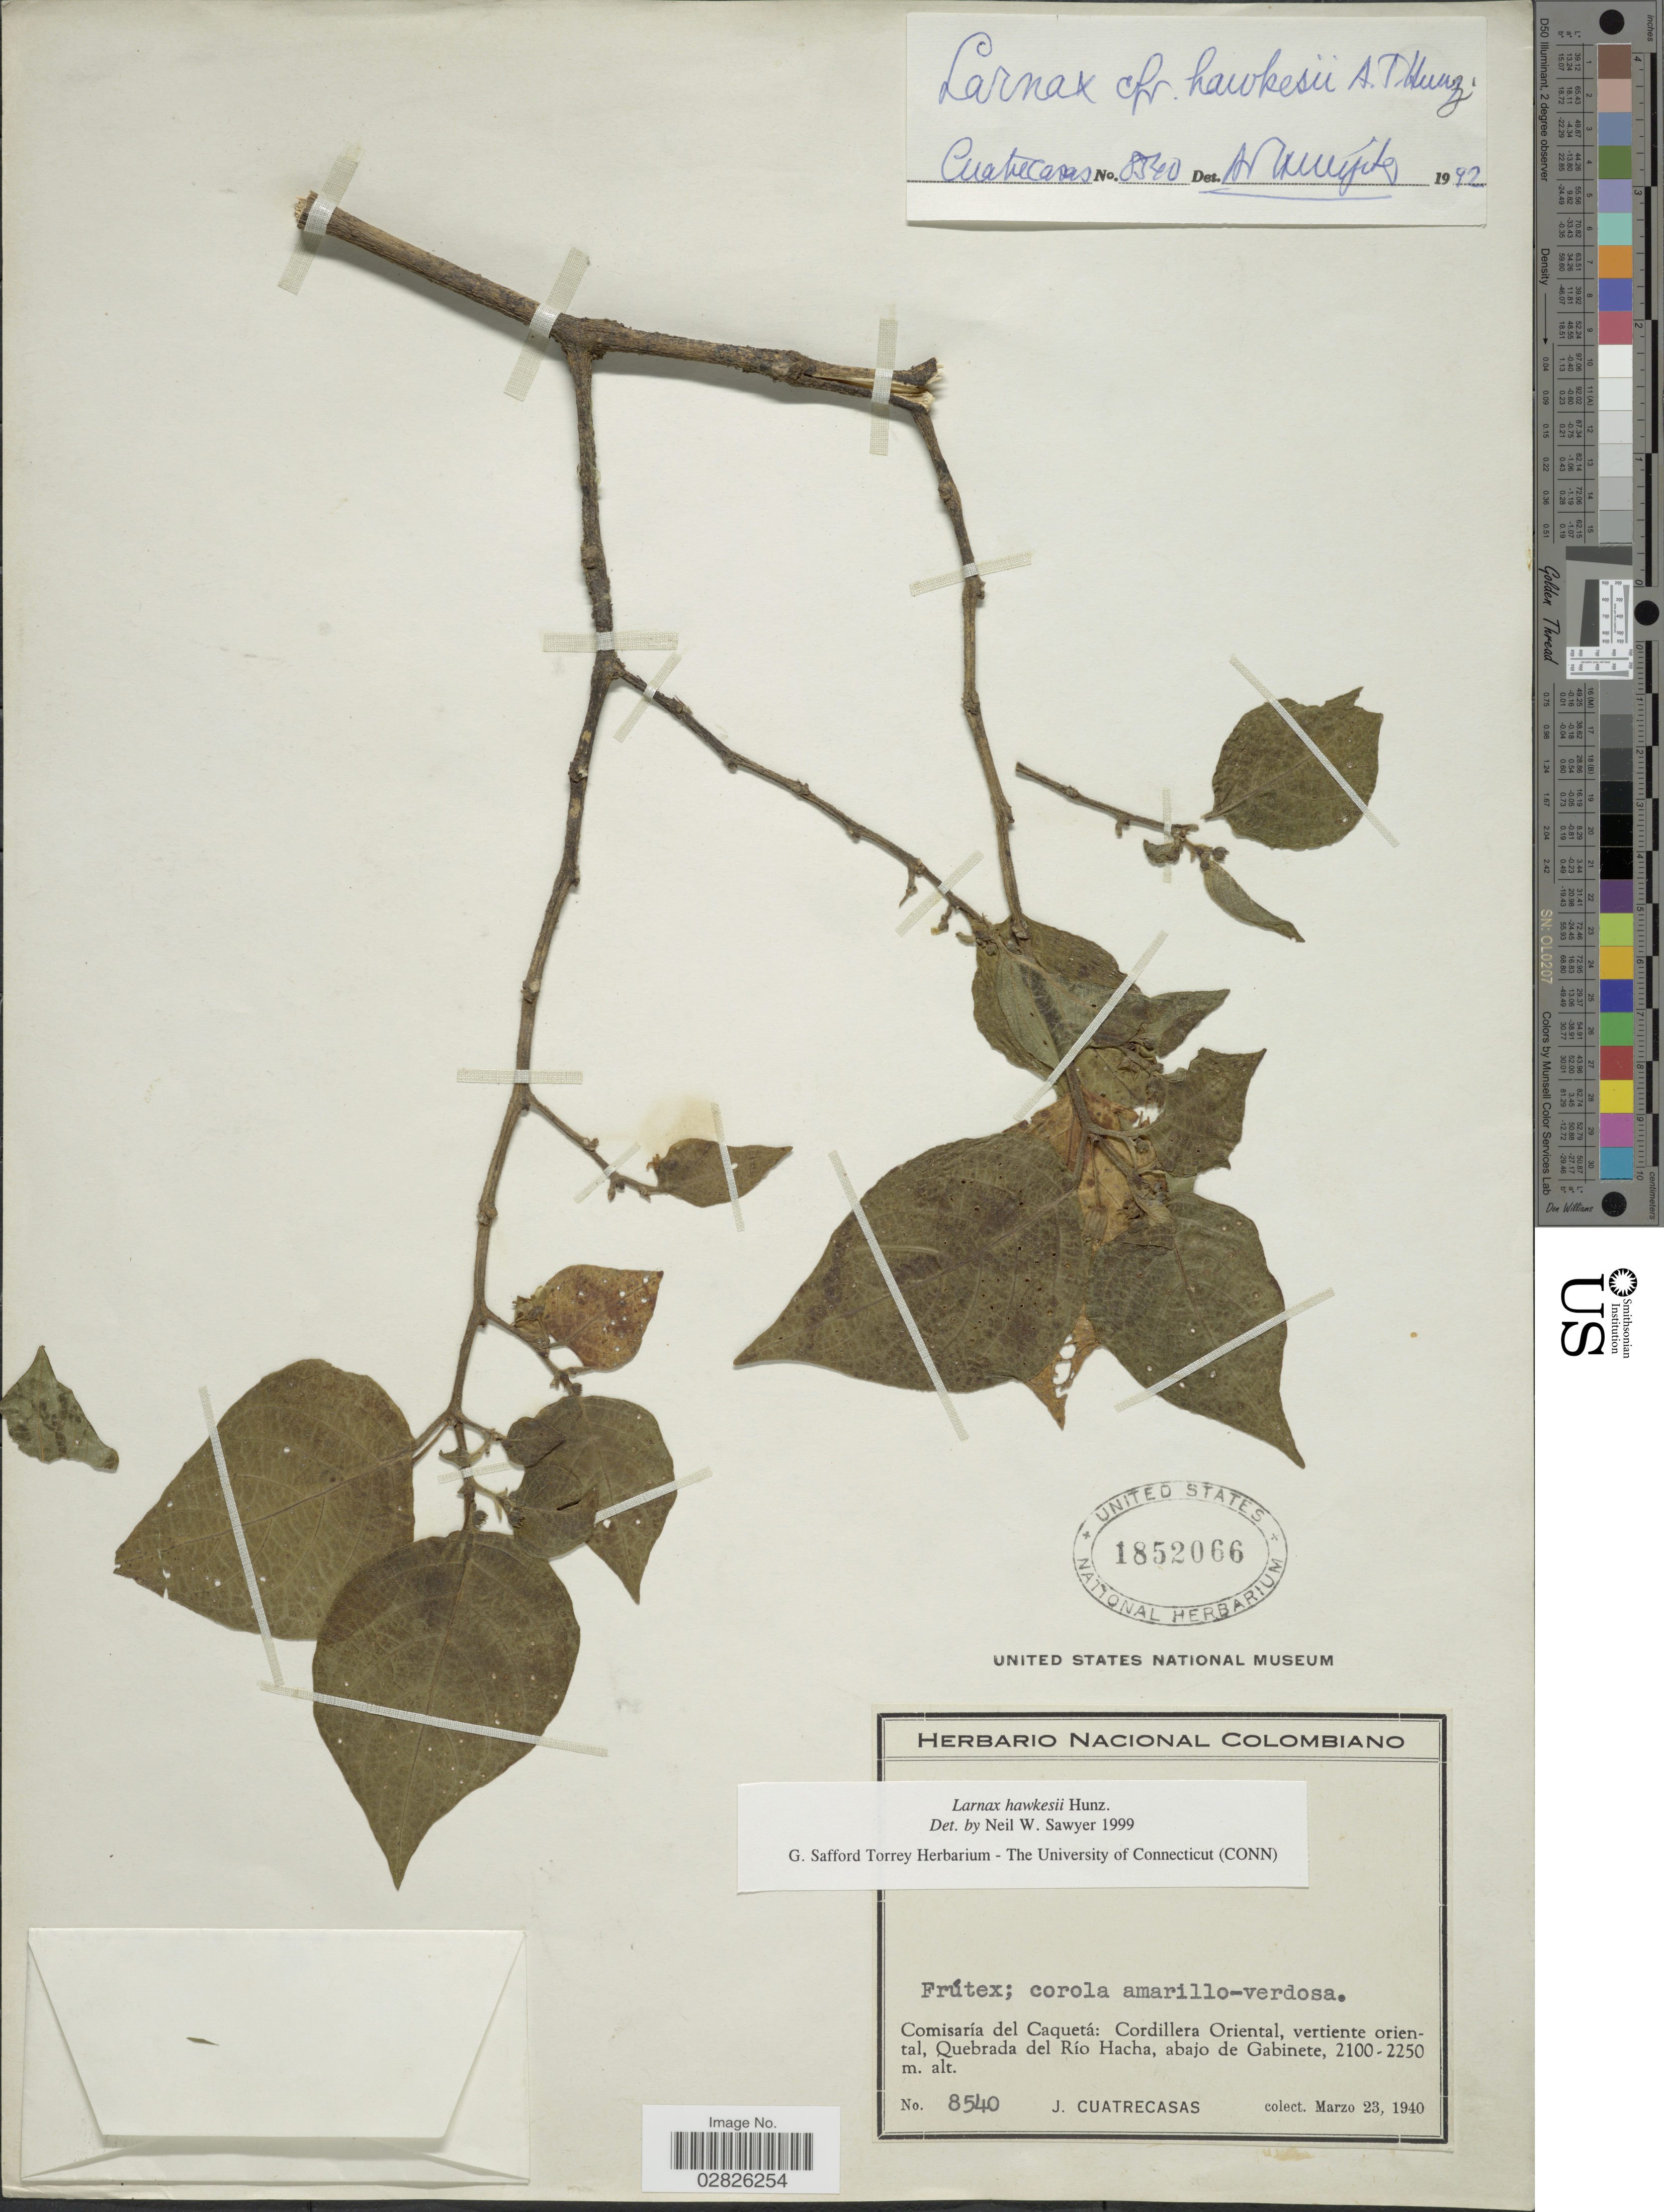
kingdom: Plantae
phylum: Tracheophyta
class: Magnoliopsida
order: Solanales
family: Solanaceae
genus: Larnax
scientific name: Larnax hawkesii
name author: Hunz.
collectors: J. Cuatrecasas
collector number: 8540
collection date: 1940-03-23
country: Colombia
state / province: Caquetá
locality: Comisaría del Caquetá: Cordillera Oriental, vertiente oriental, Quebrada del Río Hacha, abajo de Gabinete.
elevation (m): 2100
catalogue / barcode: US 1852066